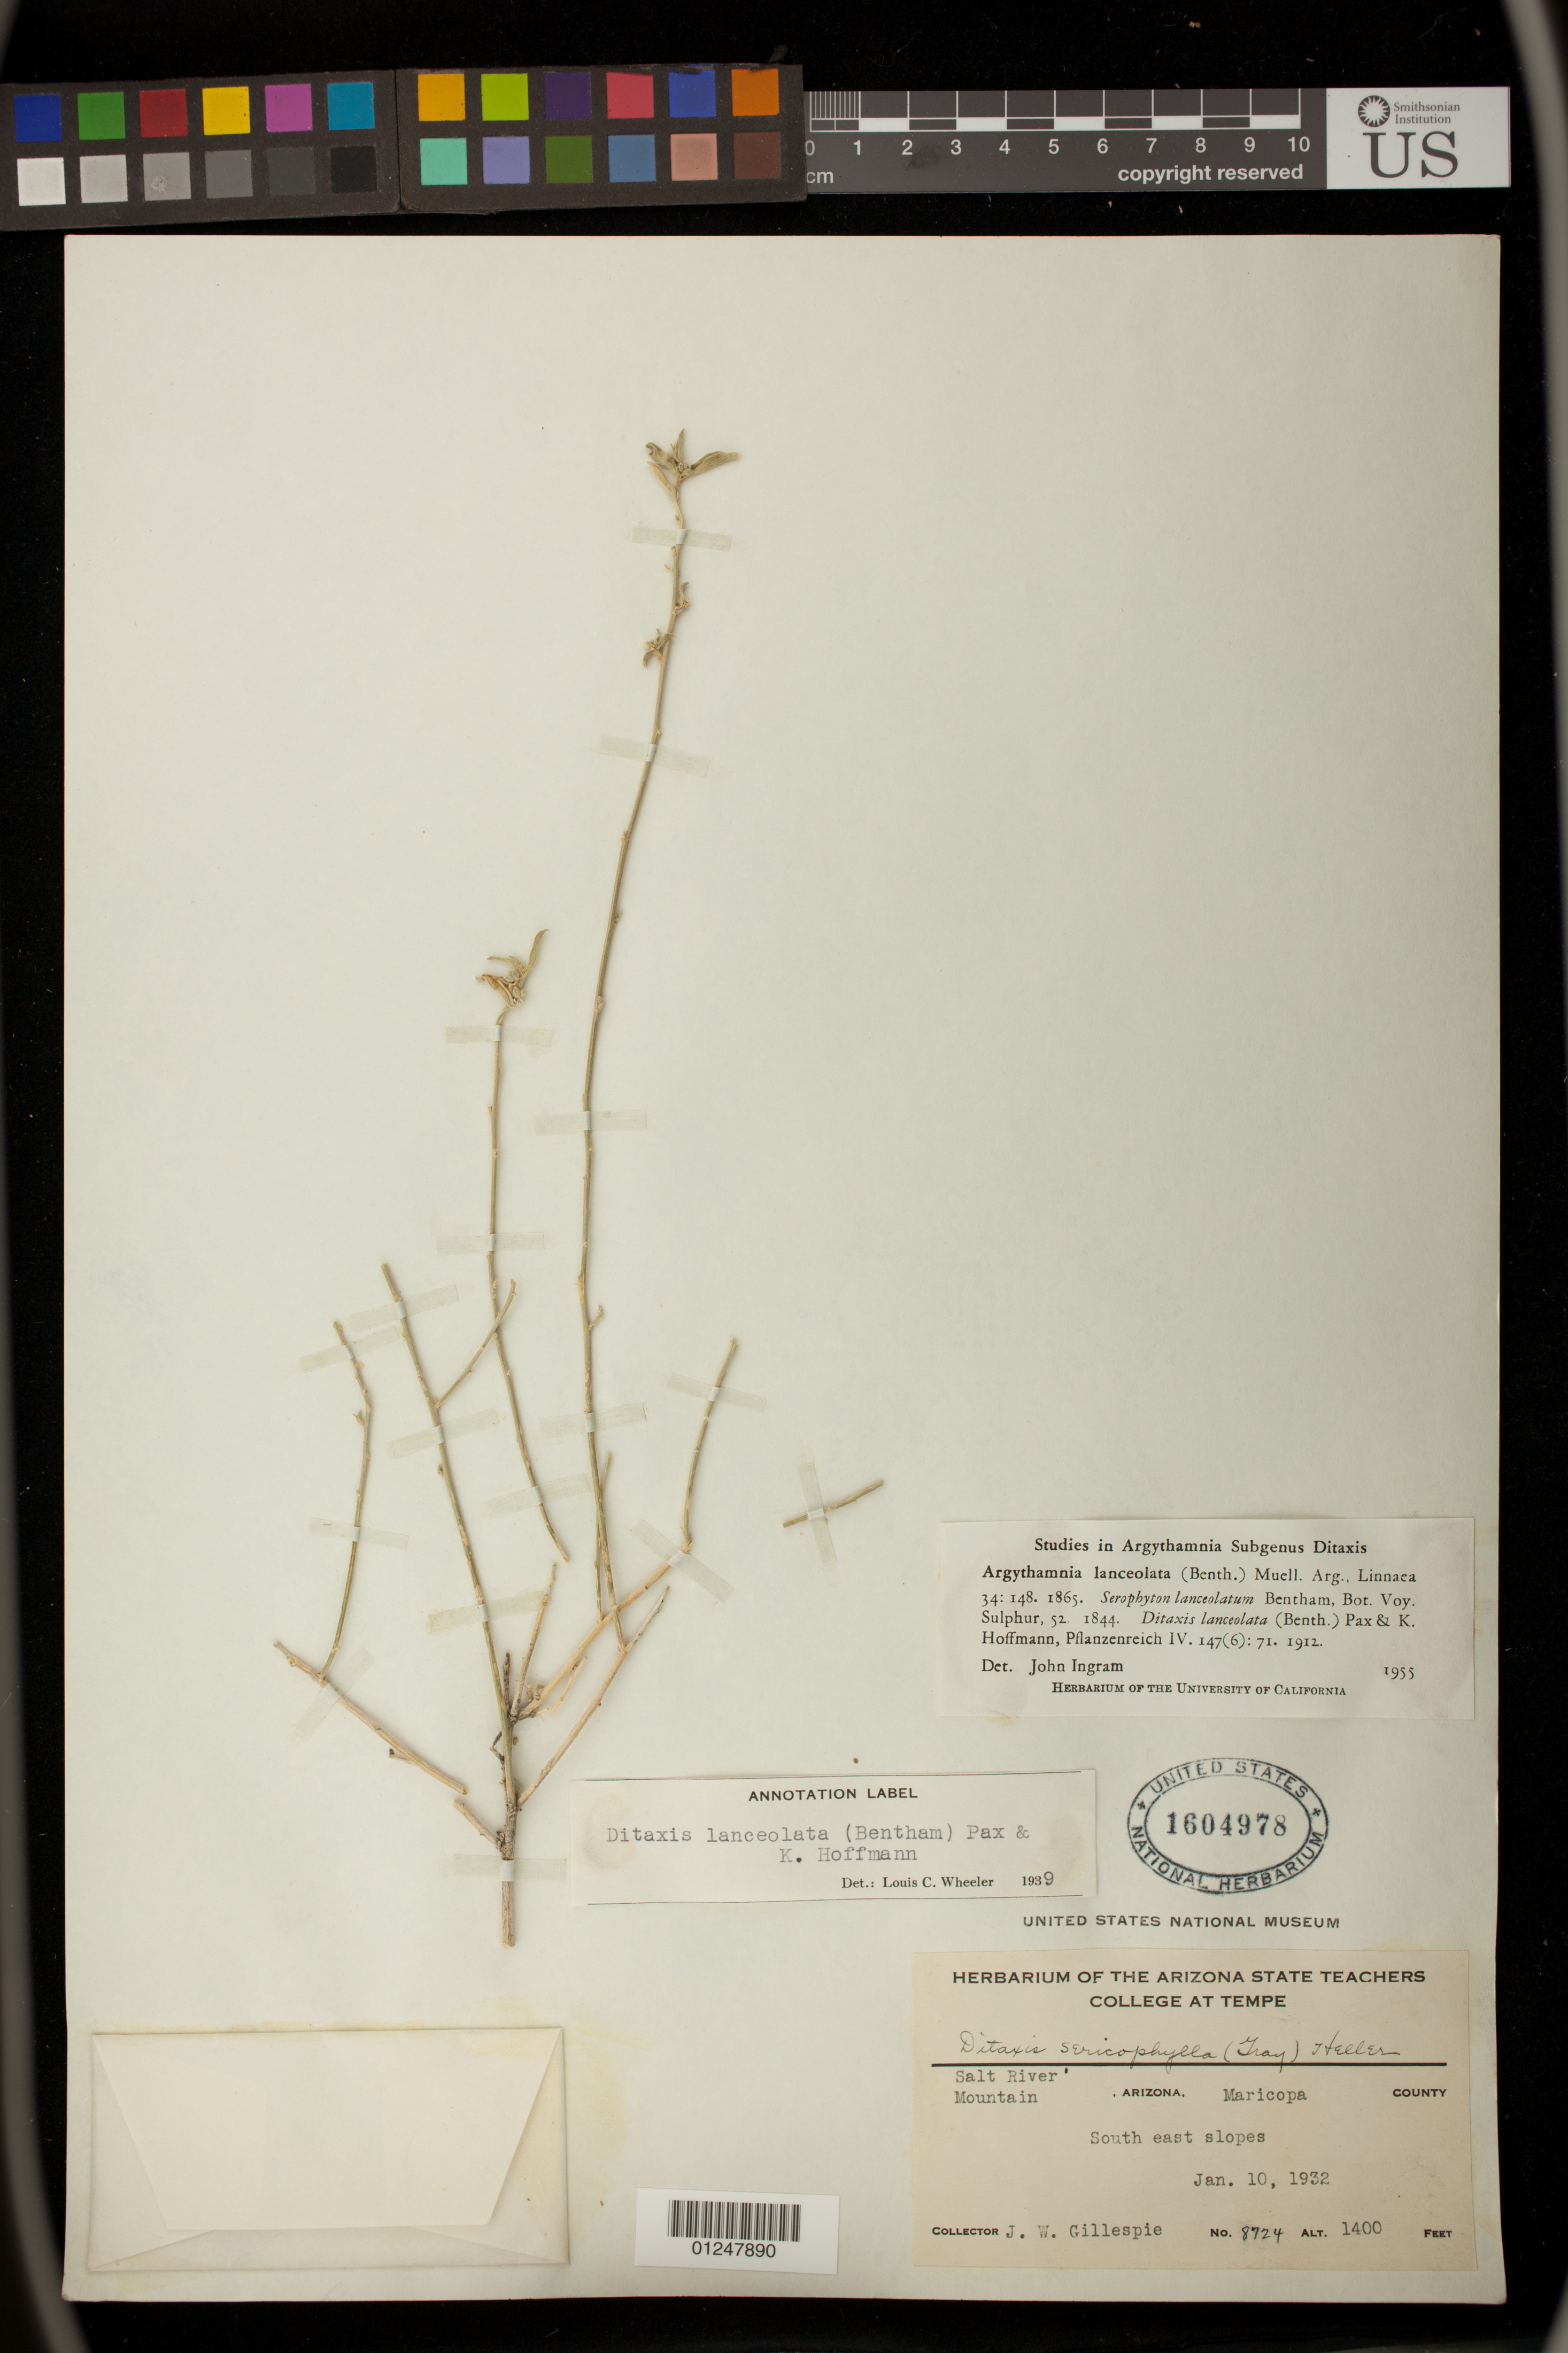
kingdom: Plantae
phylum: Tracheophyta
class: Magnoliopsida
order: Malpighiales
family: Euphorbiaceae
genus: Argythamnia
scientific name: Argythamnia lanceolata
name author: (Benth.) Müll. Arg.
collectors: J. W. Gillespie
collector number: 8724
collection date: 1932-01-10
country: United States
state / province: Arizona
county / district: Maricopa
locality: Salt River Mountain, South eastern slopes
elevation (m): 427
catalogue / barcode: US 1604978